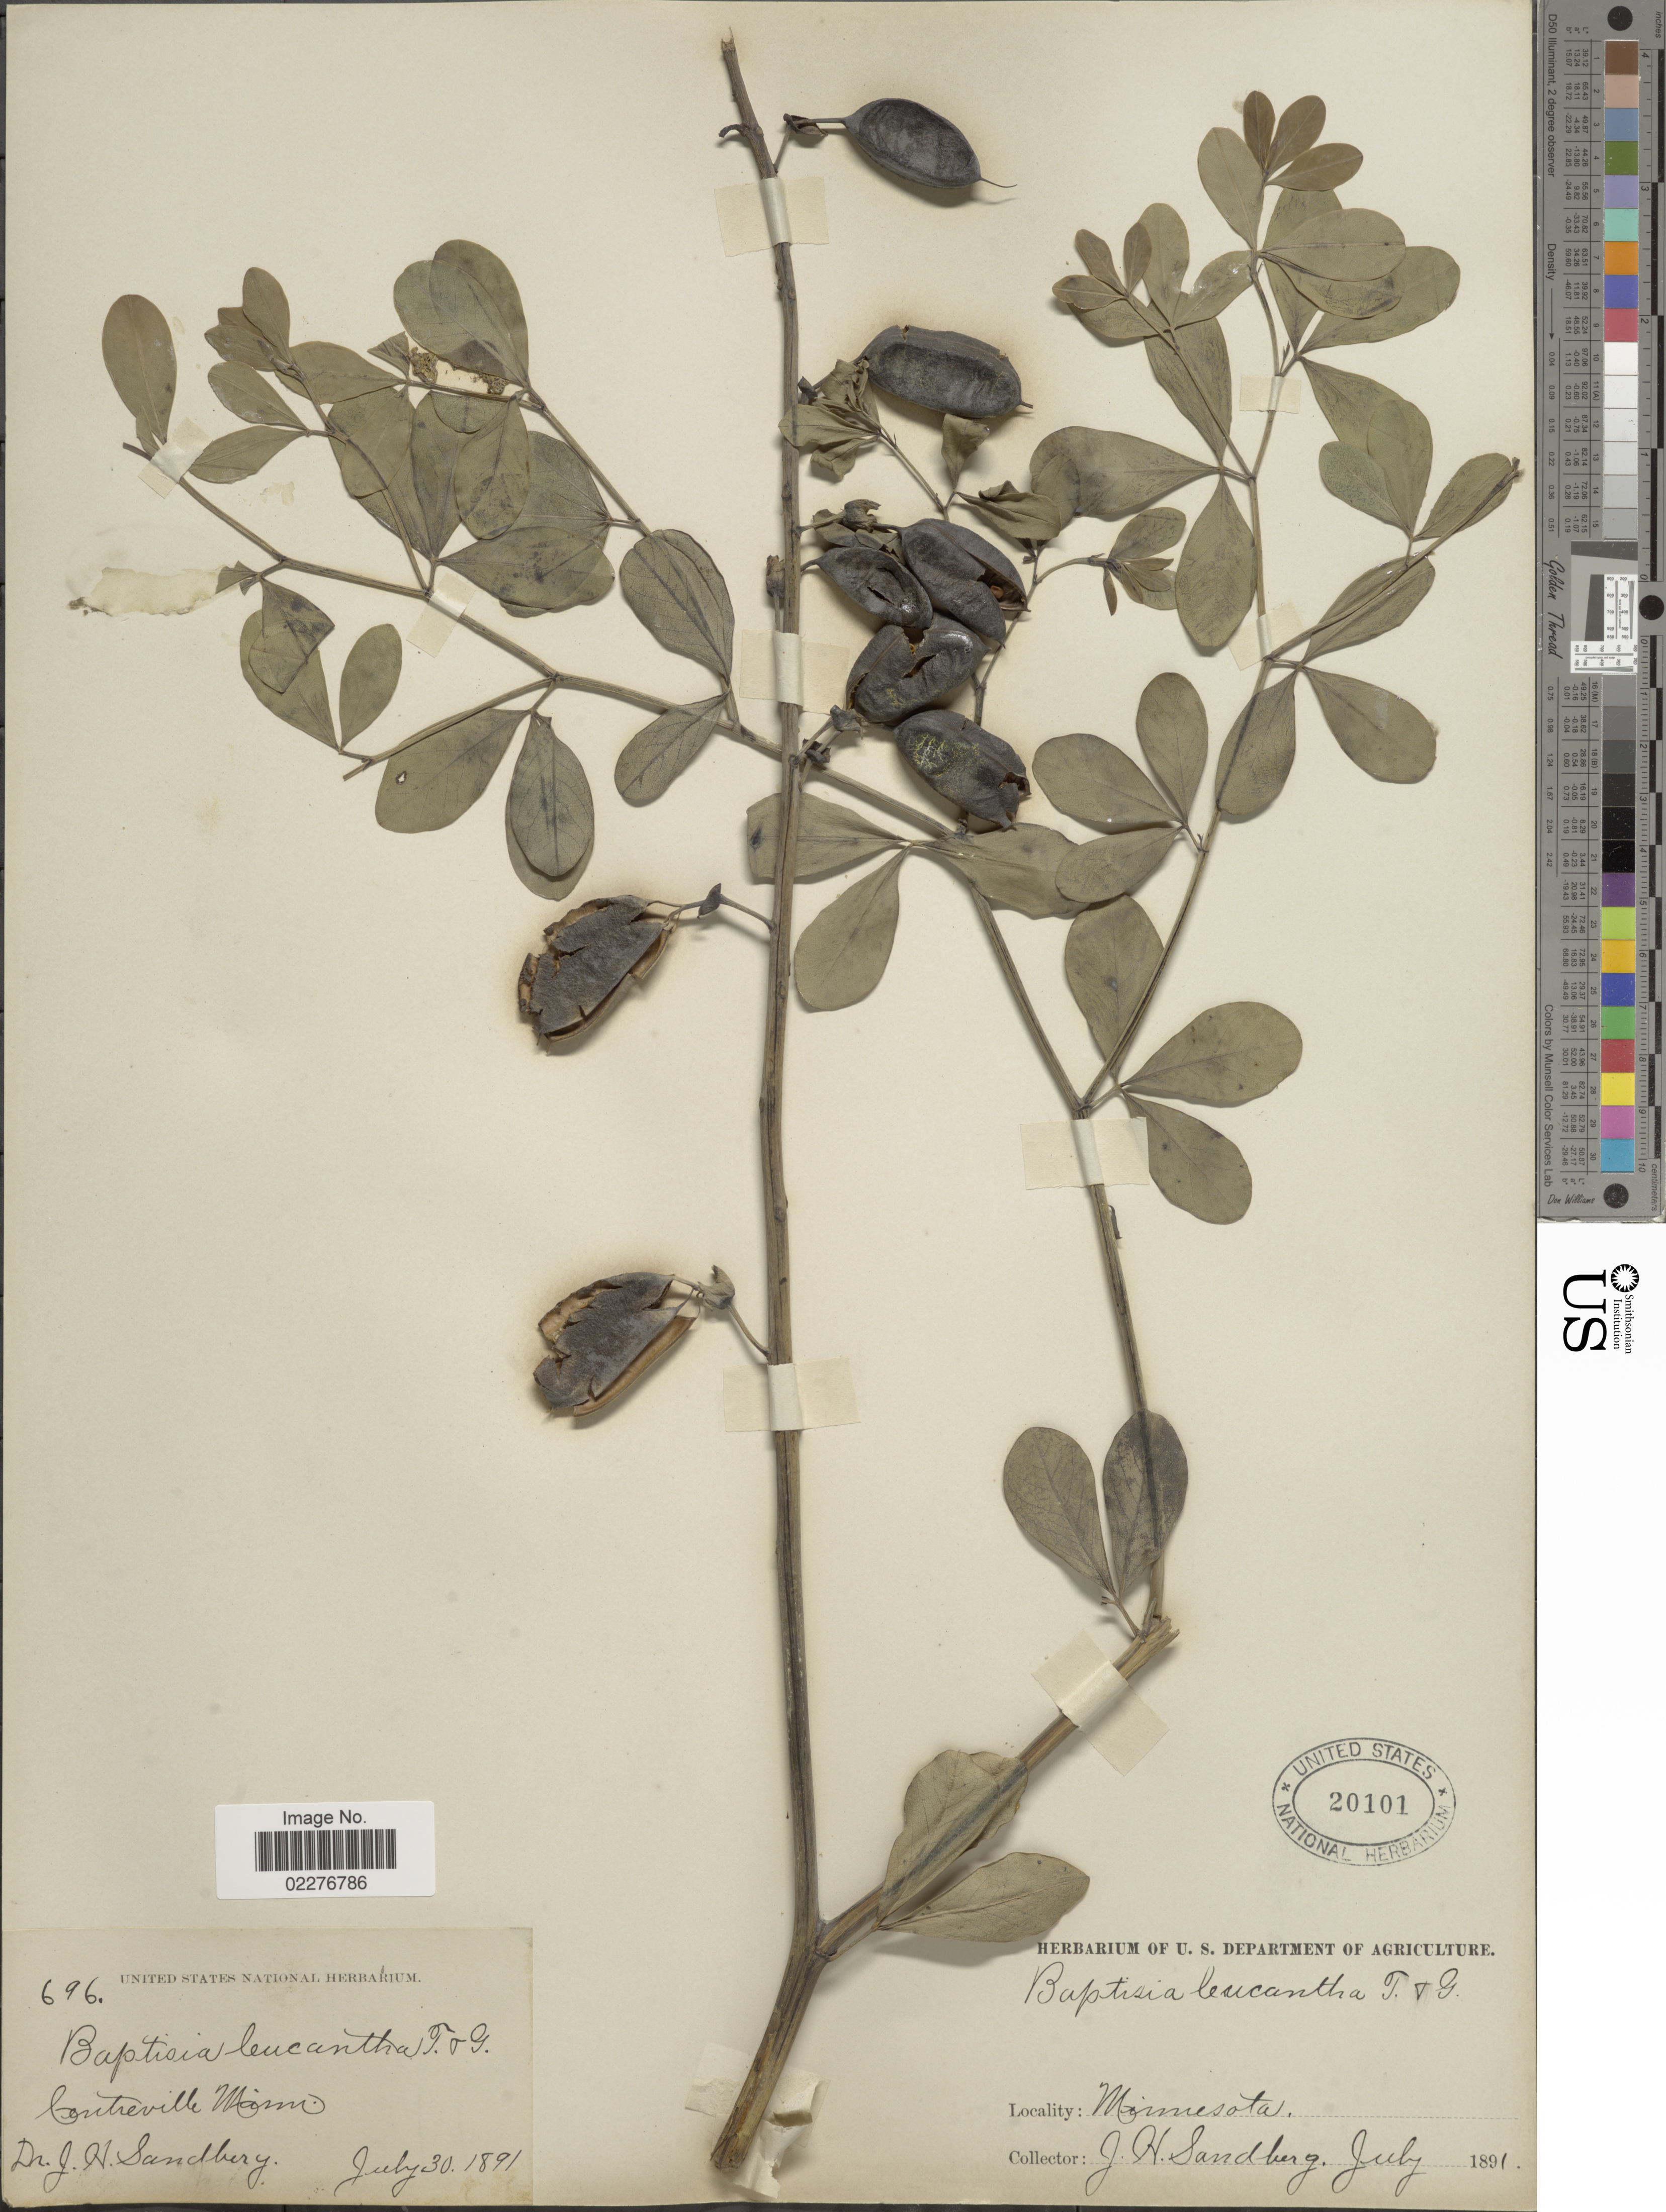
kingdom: Plantae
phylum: Tracheophyta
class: Magnoliopsida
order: Fabales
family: Fabaceae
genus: Baptisia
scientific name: Baptisia leucantha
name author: Torr. & A. Gray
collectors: J. H. Sandberg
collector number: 696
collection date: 1891-07-30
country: United States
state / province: Minnesota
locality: Centreville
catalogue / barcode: US 20101